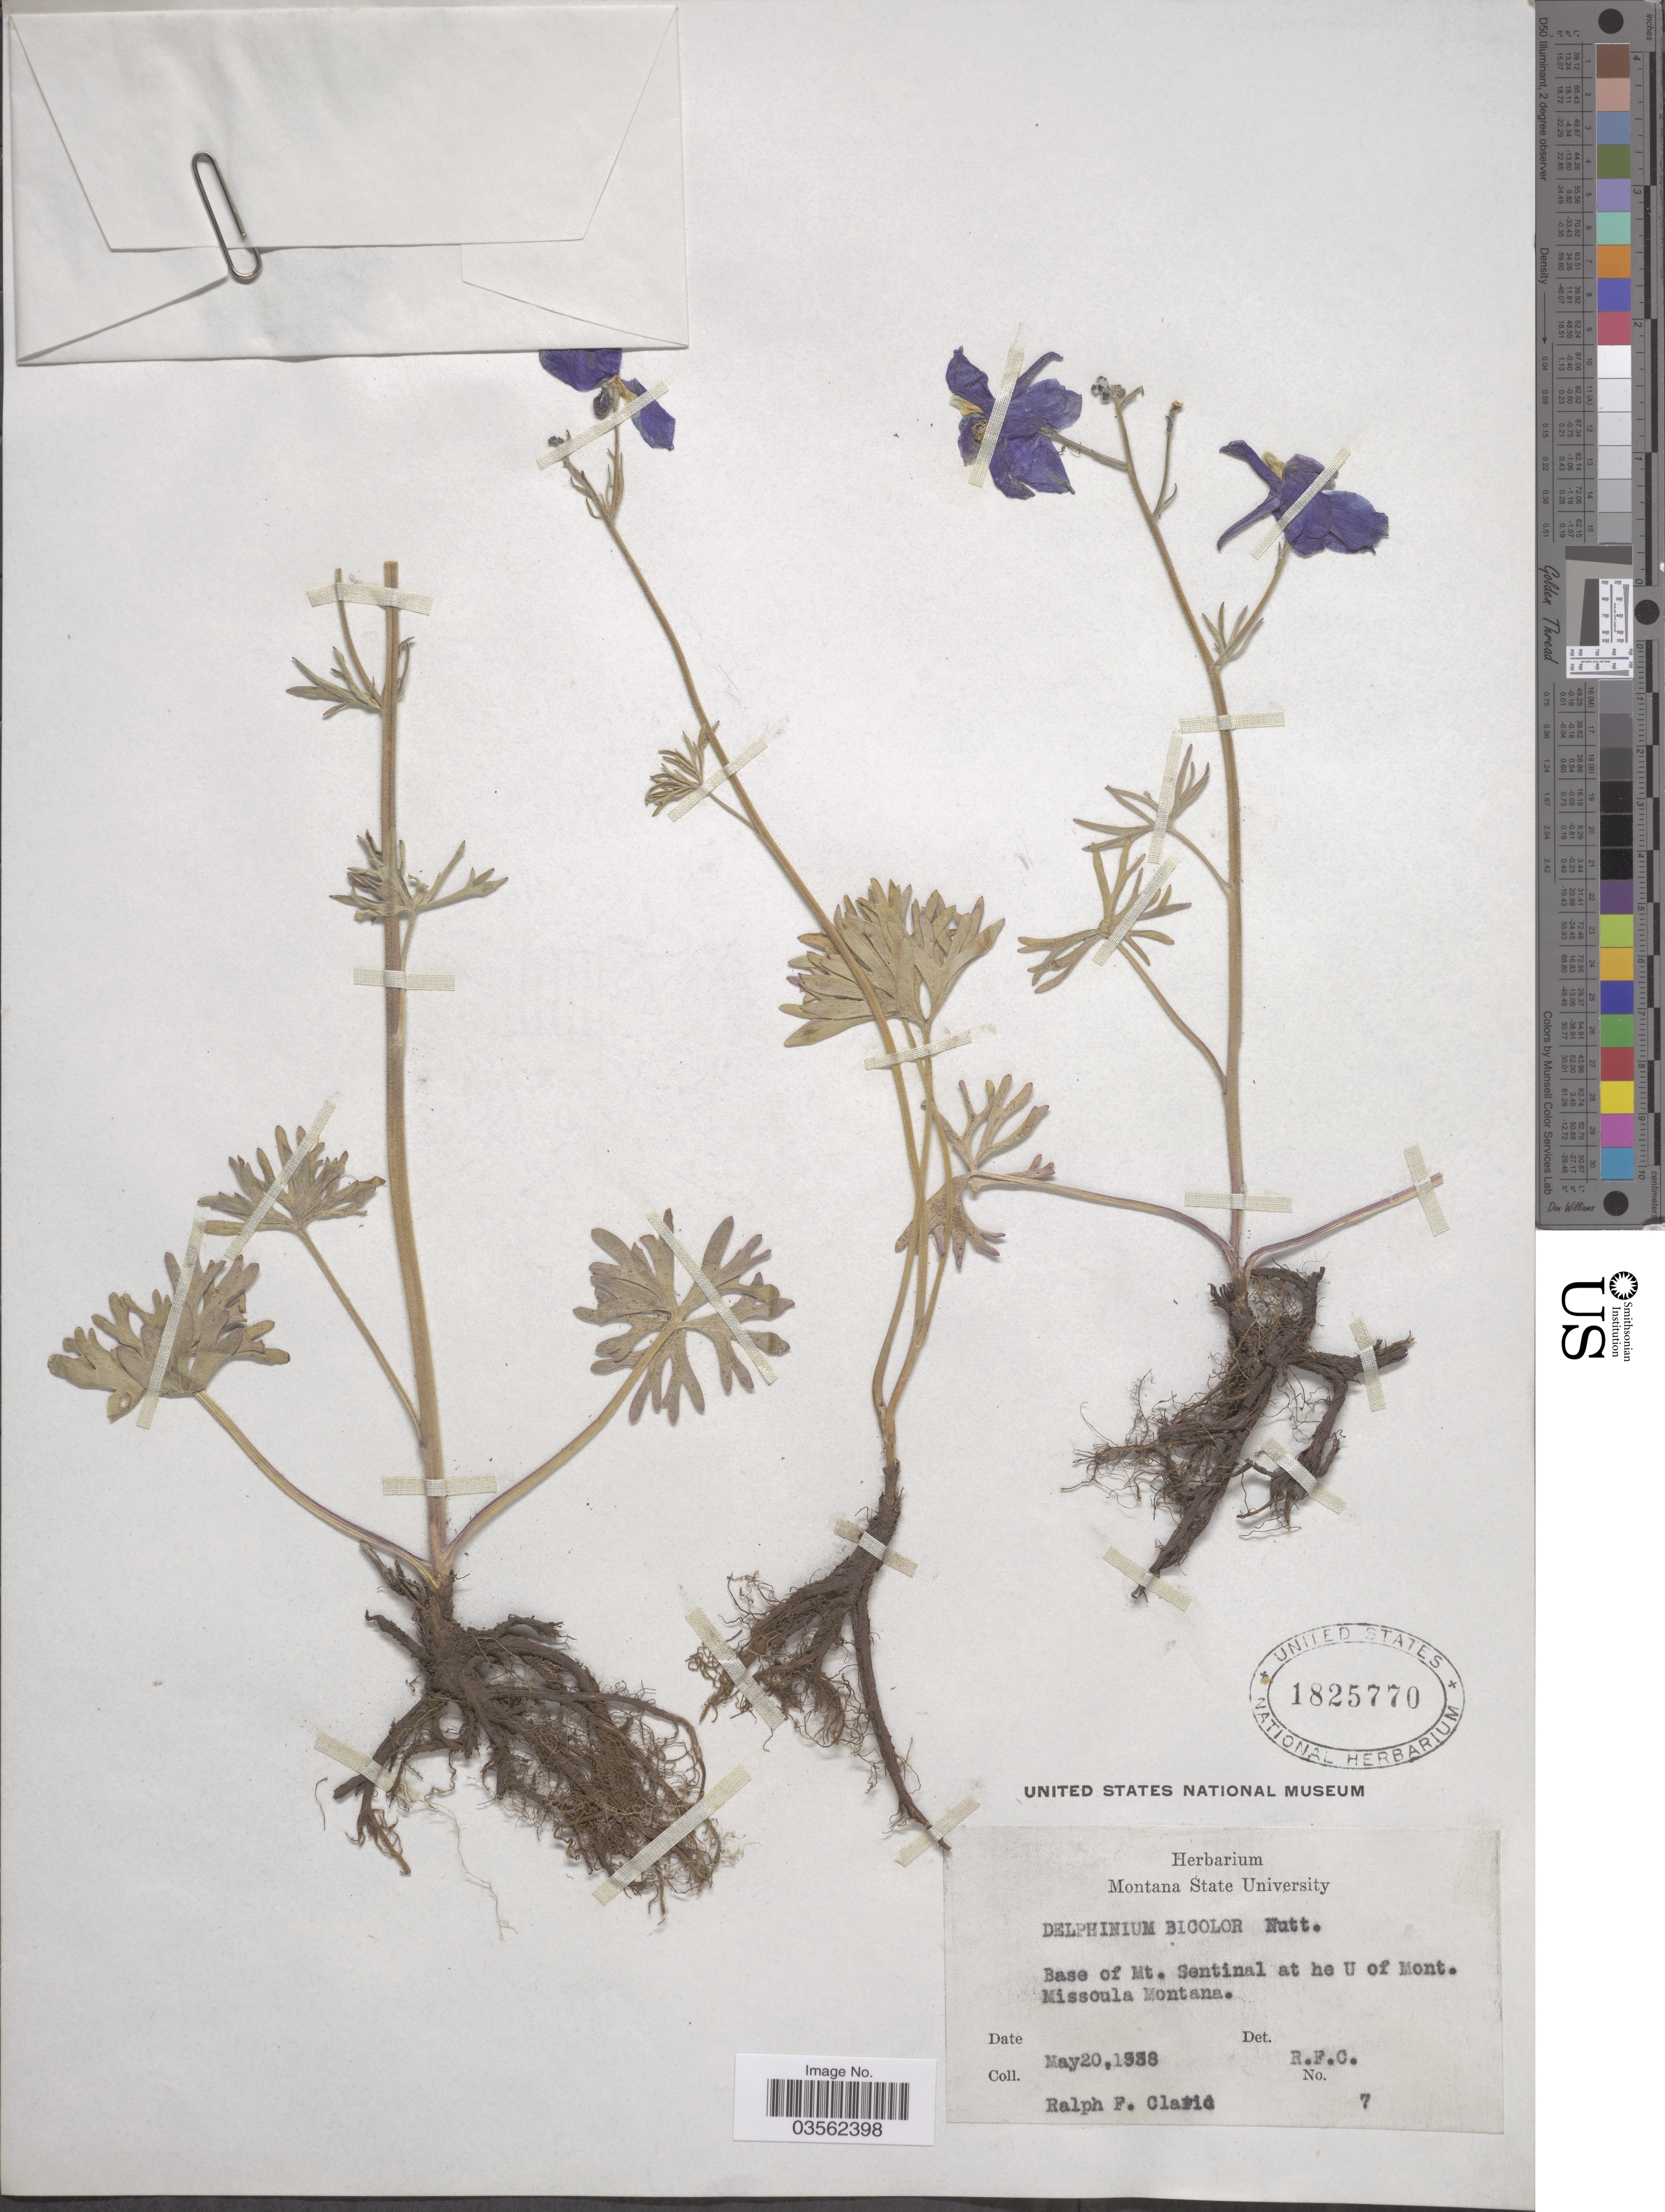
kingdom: Plantae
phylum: Tracheophyta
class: Magnoliopsida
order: Ranunculales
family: Ranunculaceae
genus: Delphinium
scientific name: Delphinium bicolor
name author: Nutt.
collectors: R. Clario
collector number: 7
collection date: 1938-05-20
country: United States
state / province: Montana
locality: Base of Mt. Sentinal at he U of Mont. Missoula.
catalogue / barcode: US 1825770